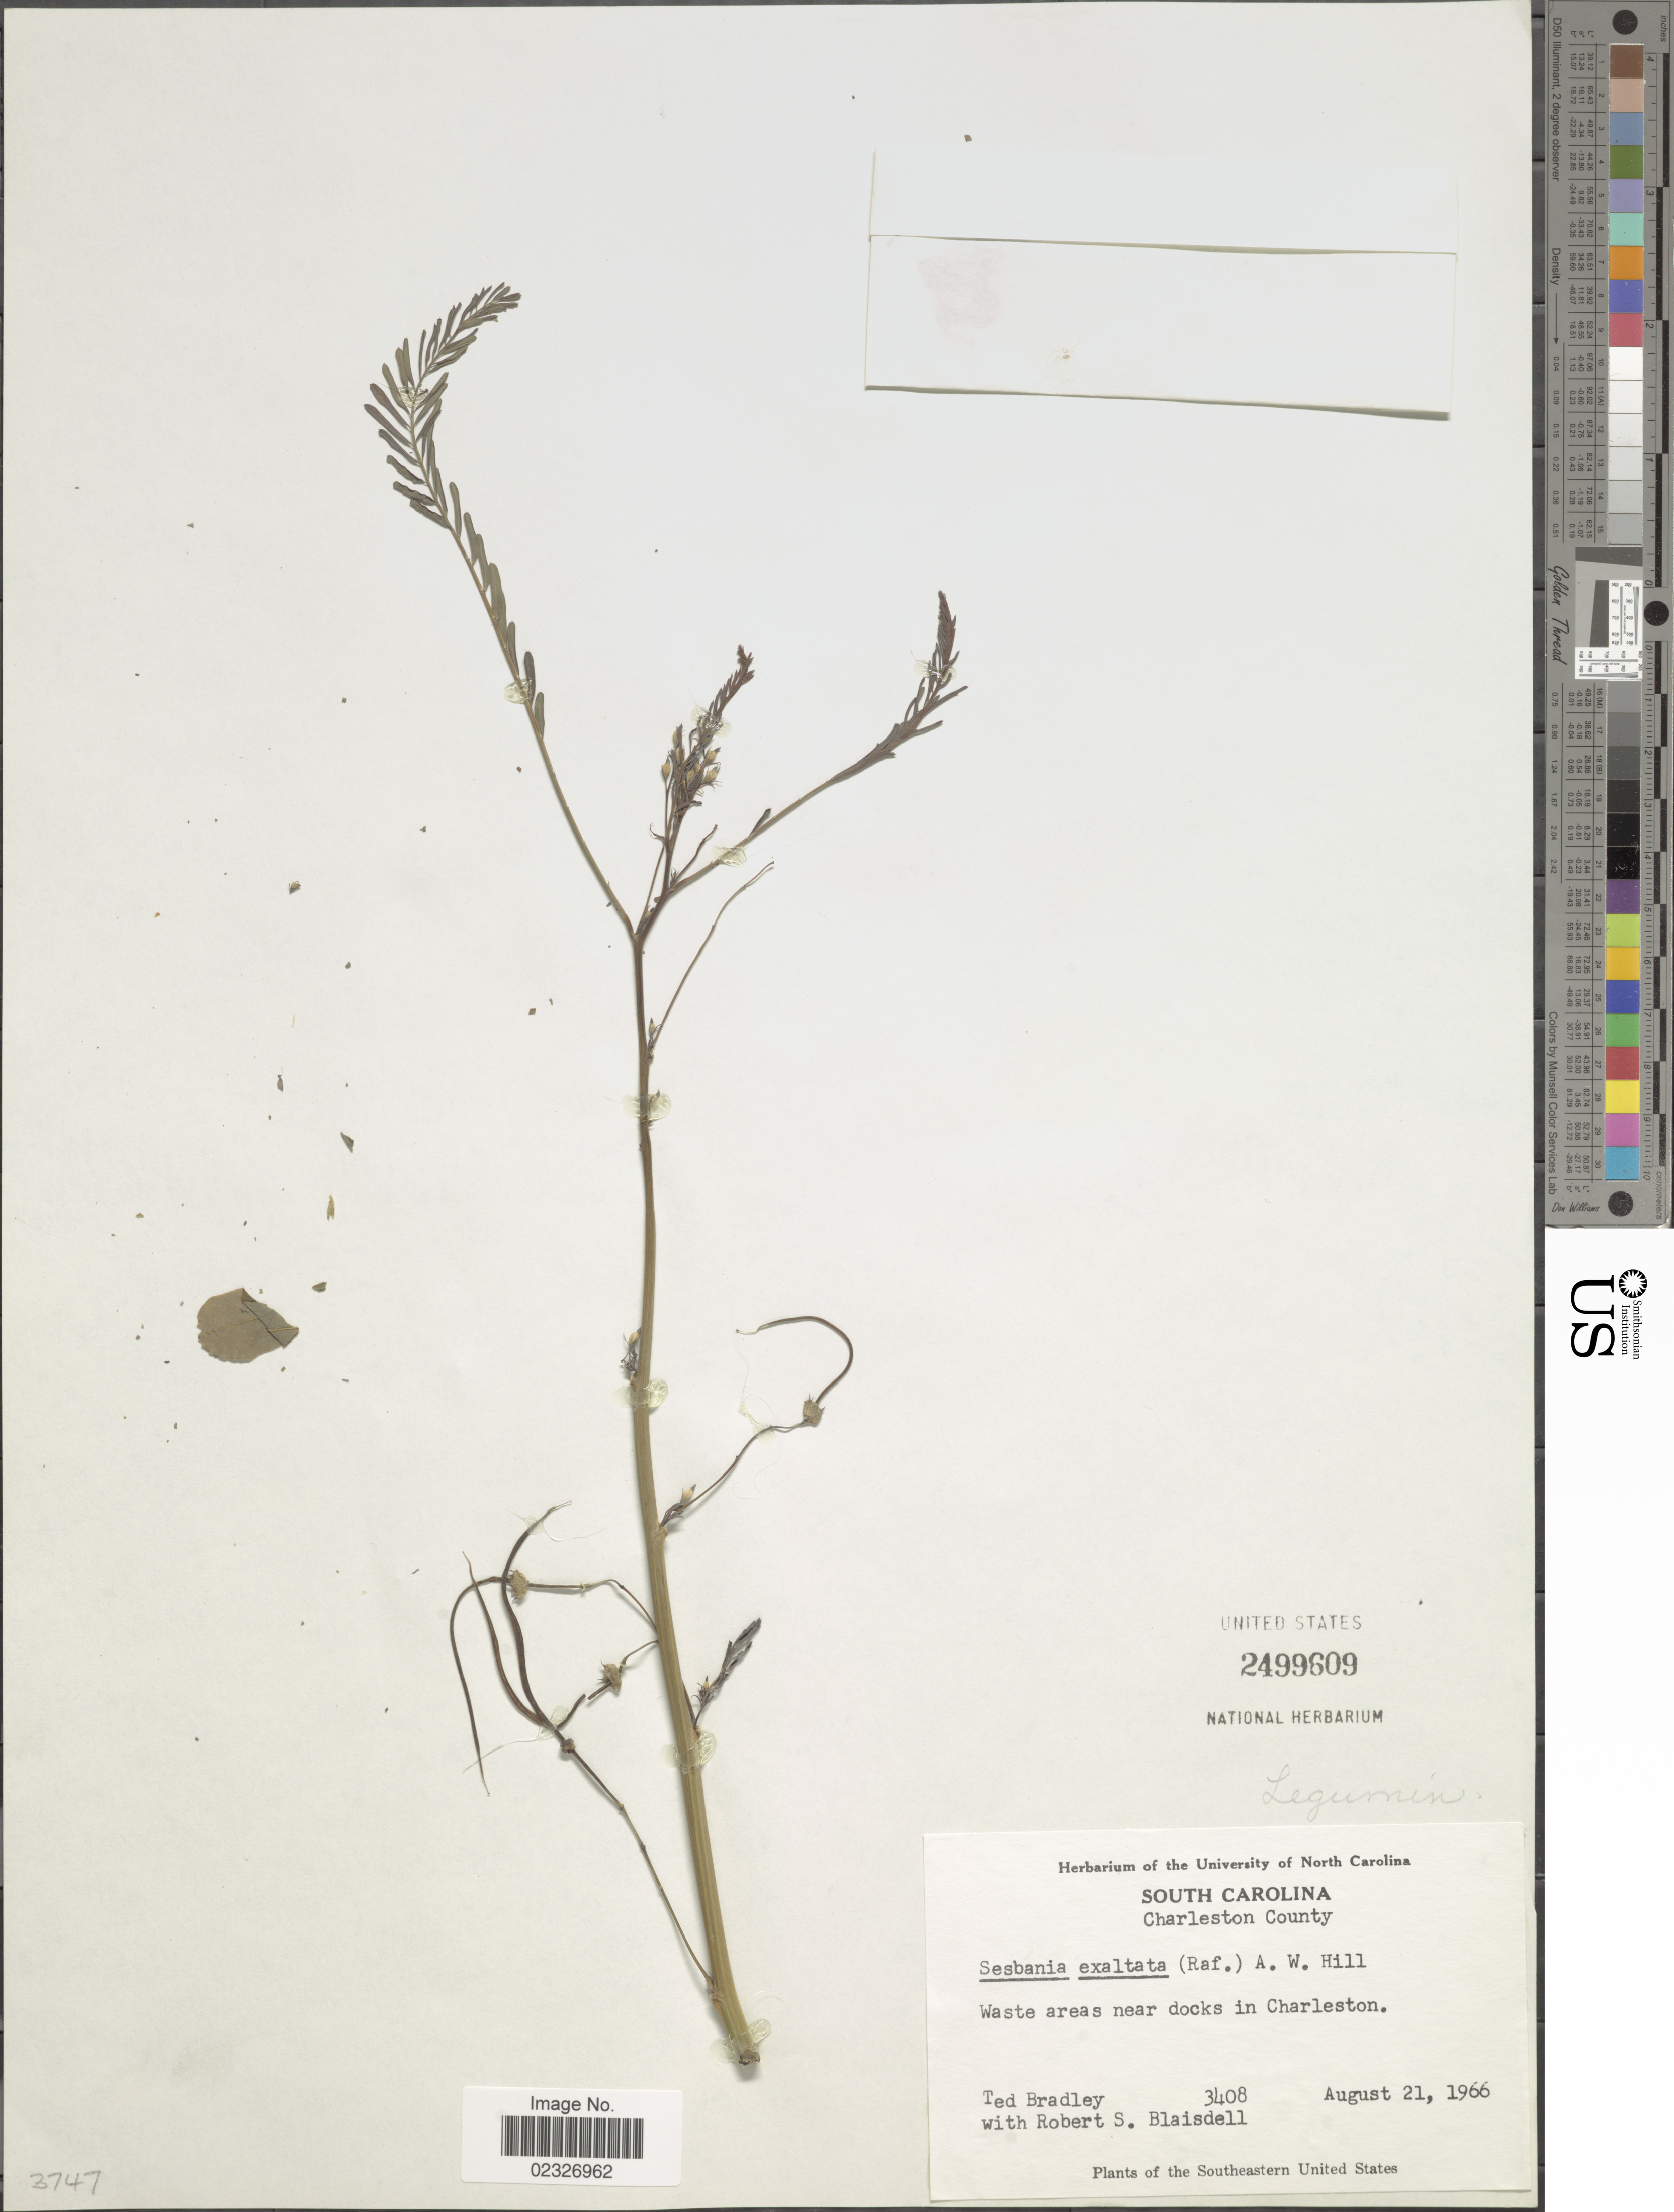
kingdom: Plantae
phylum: Tracheophyta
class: Magnoliopsida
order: Fabales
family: Fabaceae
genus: Sesbania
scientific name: Sesbania exaltata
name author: (Raf.) Cory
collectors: T. Bradley & R. S. Blaisdell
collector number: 3408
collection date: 1966-08-21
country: United States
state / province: South Carolina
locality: Charleston County, Waste areas near docks in Charleston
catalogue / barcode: US 2499609